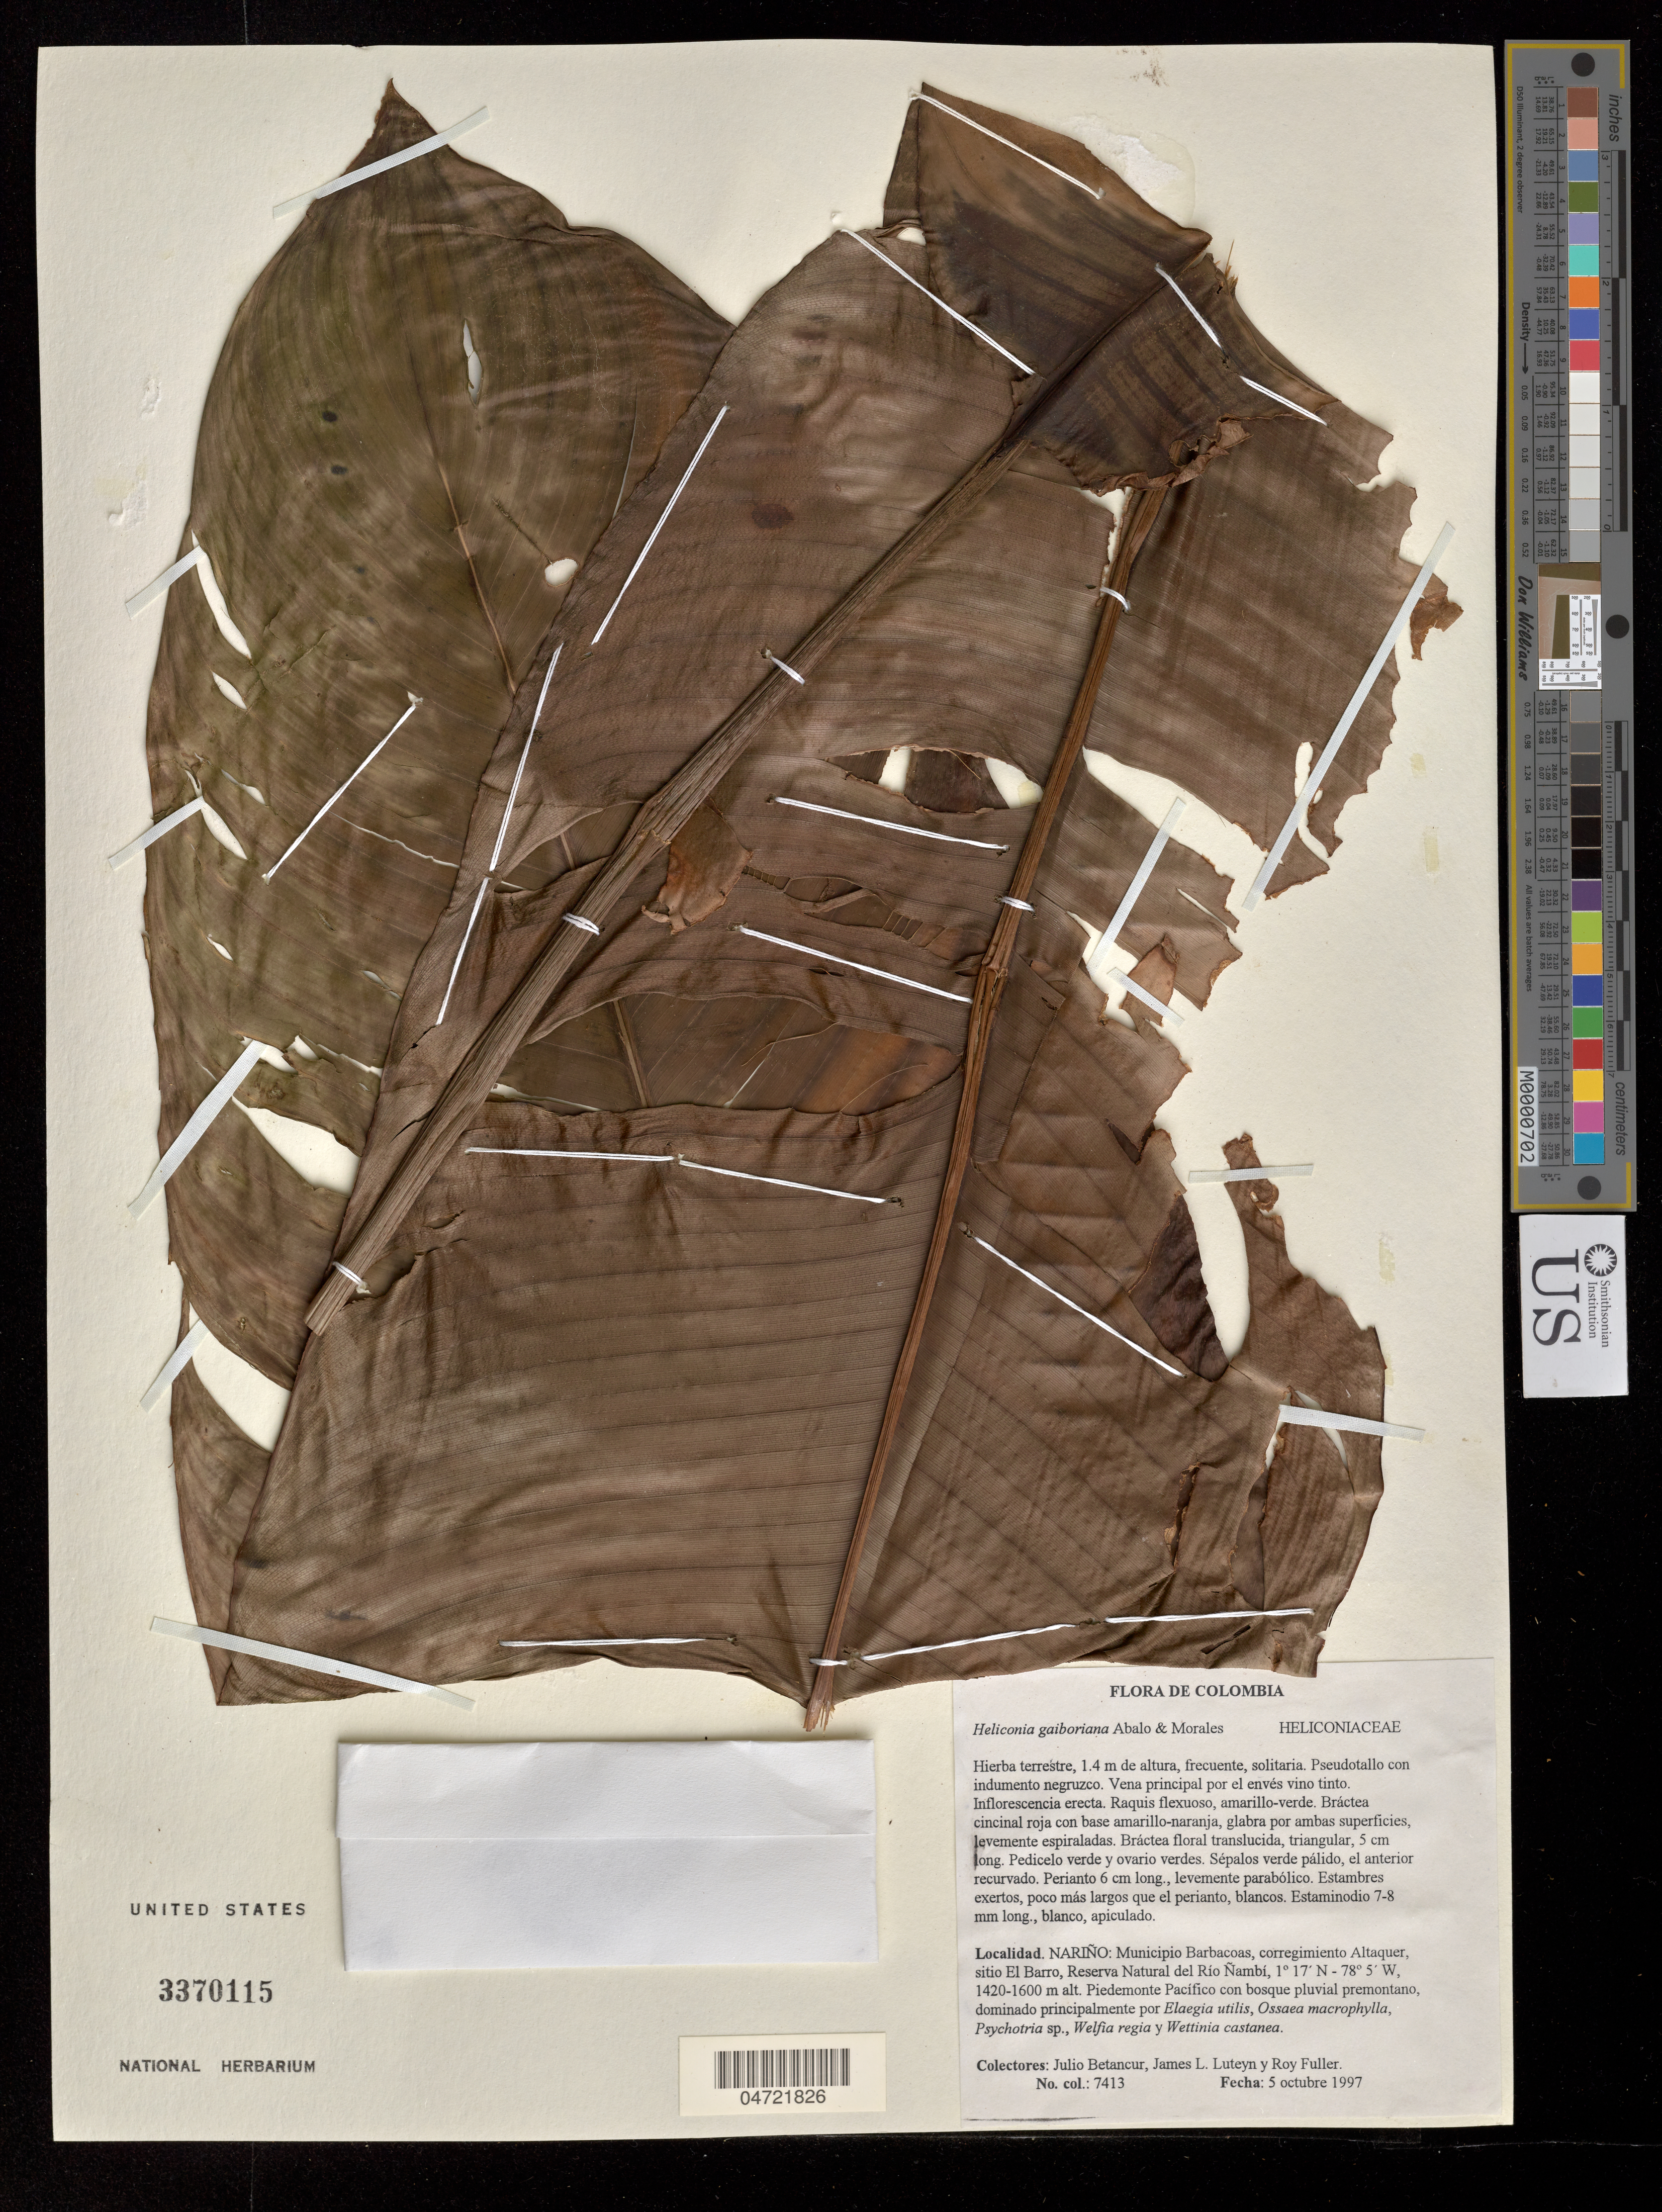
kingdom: Plantae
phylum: Tracheophyta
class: Liliopsida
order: Zingiberales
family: Heliconiaceae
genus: Heliconia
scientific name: Heliconia gaiboriana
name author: Abalo & Morales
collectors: J. Betancur, J. L. Luteyn & R. Fuller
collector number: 7413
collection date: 1997-10-05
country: Colombia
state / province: Nariño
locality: Municipio Barbacoas, corregimiento Altaquer, sitio El Barro, Reserva Natural del Río Ñambi. Piedemonte Pacífico.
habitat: bosque pluvial permontano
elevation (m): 1420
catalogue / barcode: US 3370115